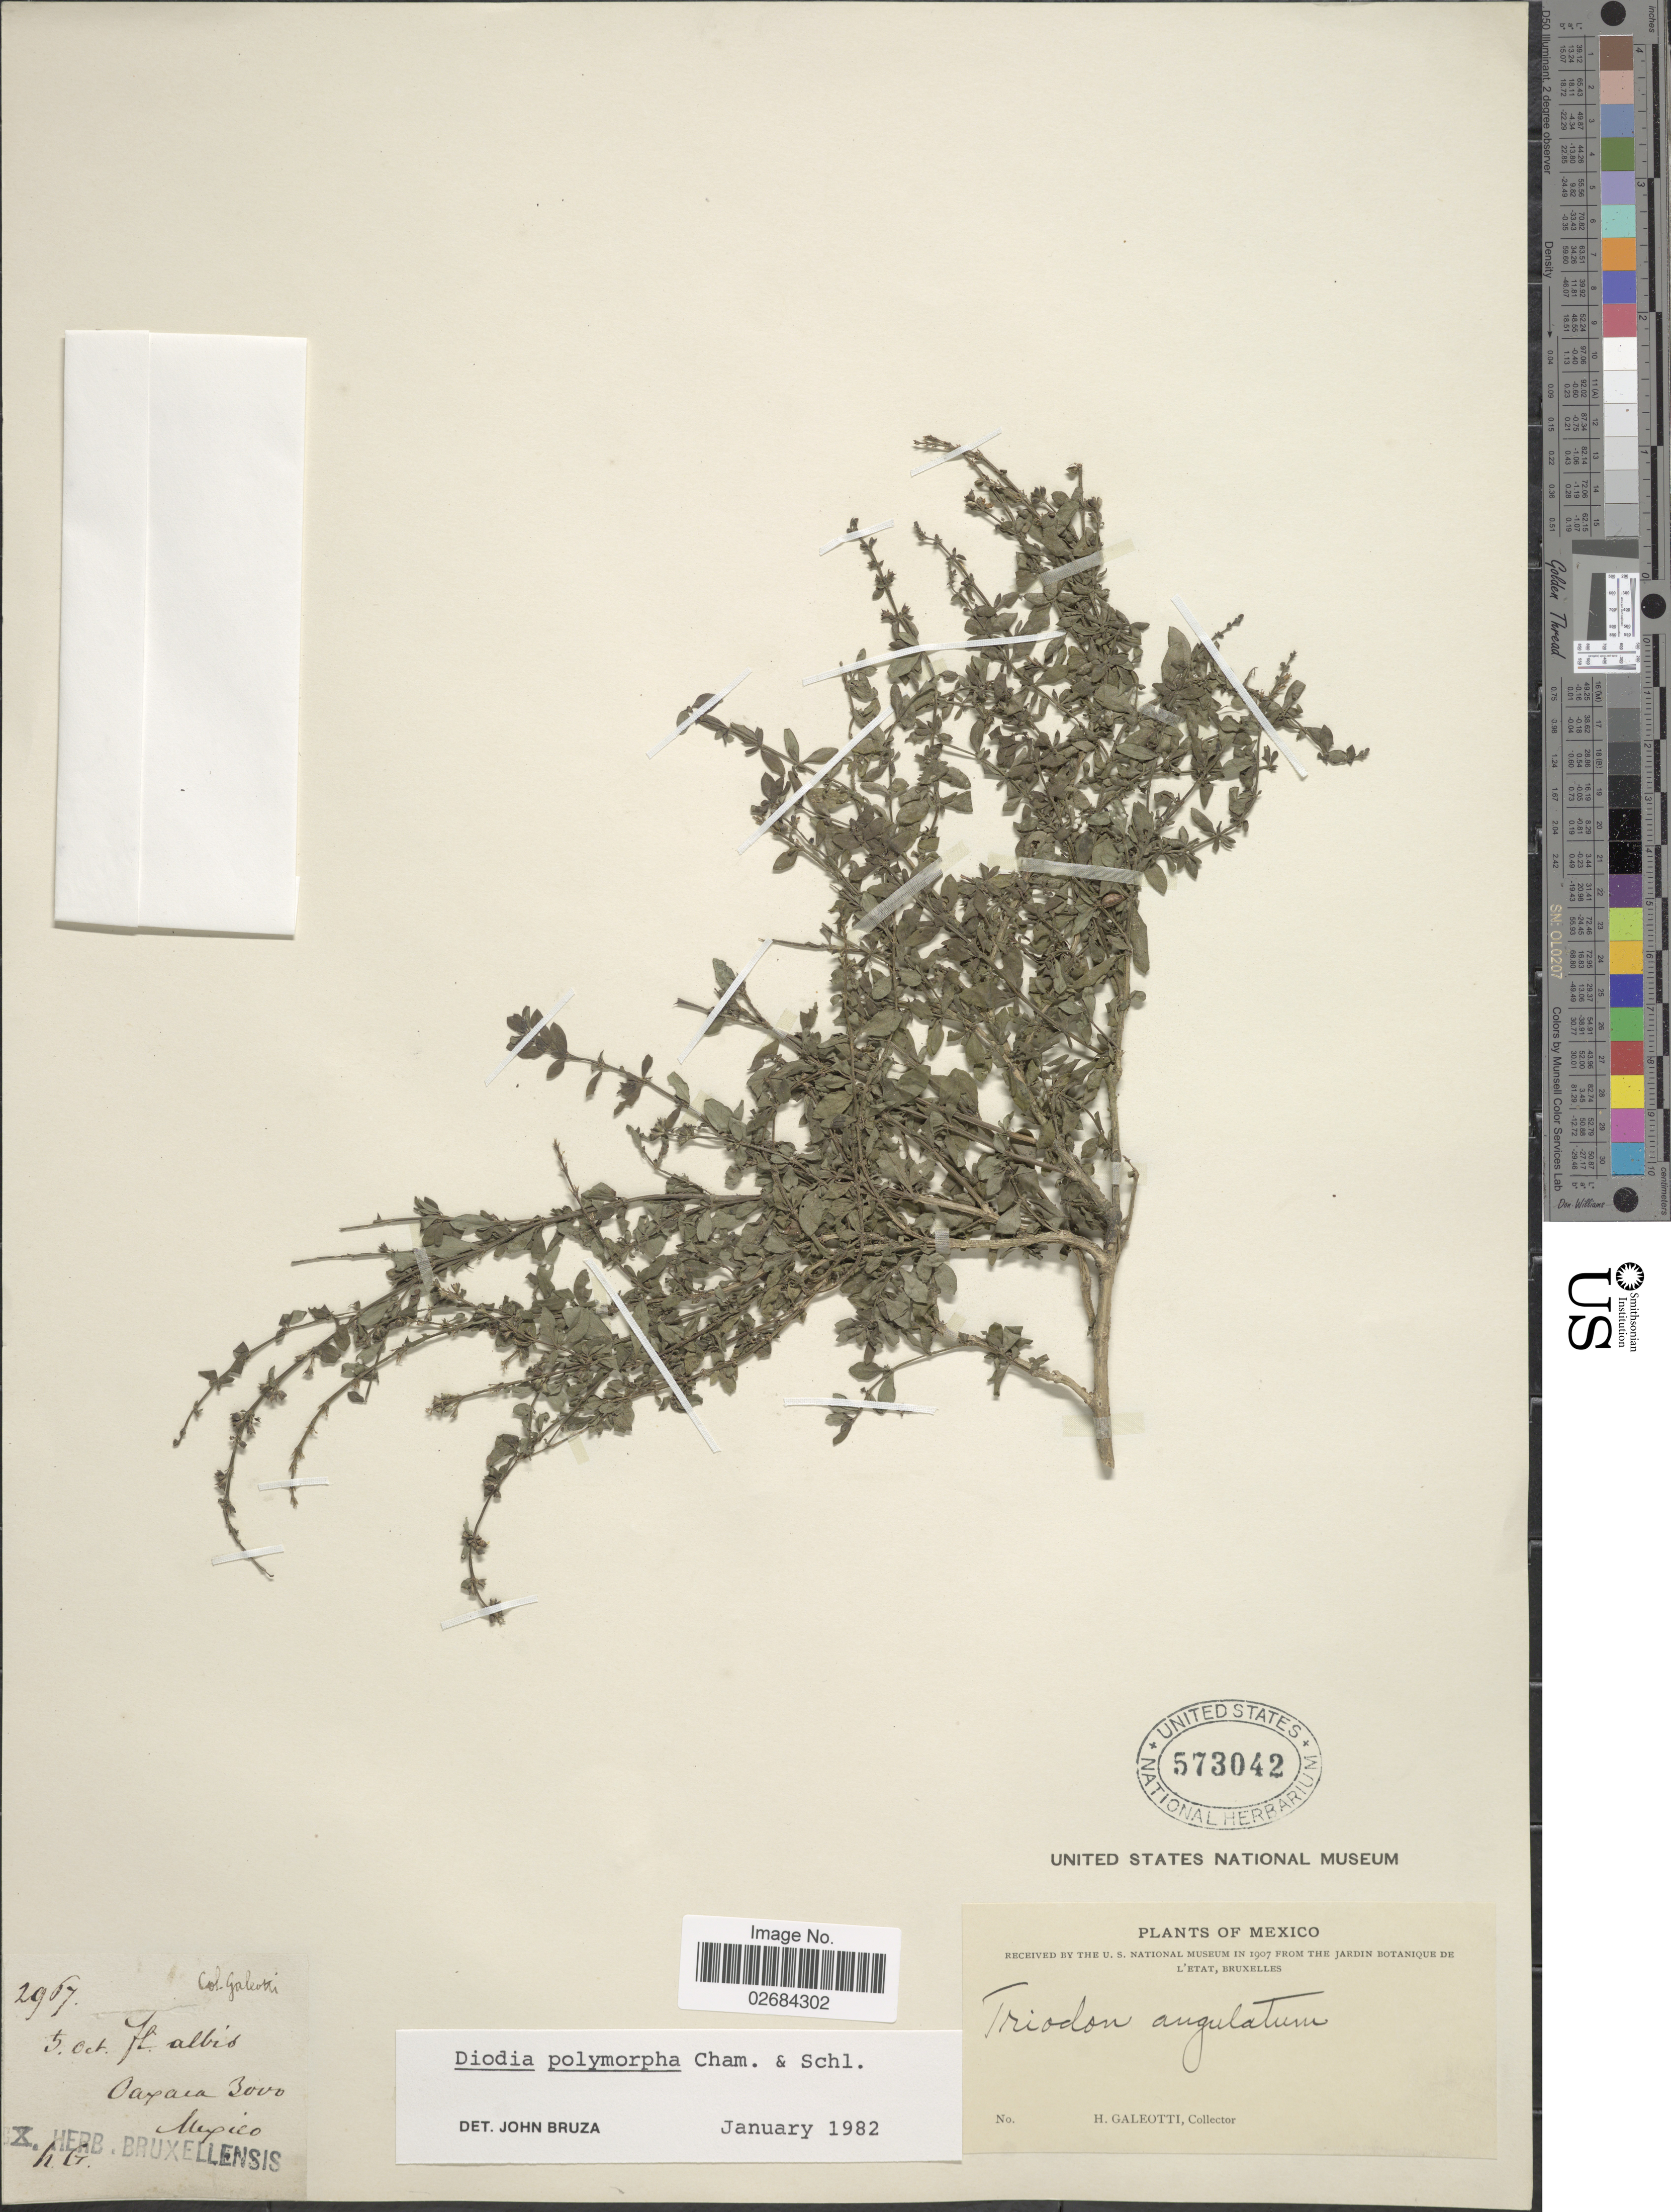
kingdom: Plantae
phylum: Tracheophyta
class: Magnoliopsida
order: Gentianales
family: Rubiaceae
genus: Diodia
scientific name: Diodia brasiliensis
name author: Spreng.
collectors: H. G. Galeotti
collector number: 2967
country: Mexico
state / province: Oaxaca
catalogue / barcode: US 573042